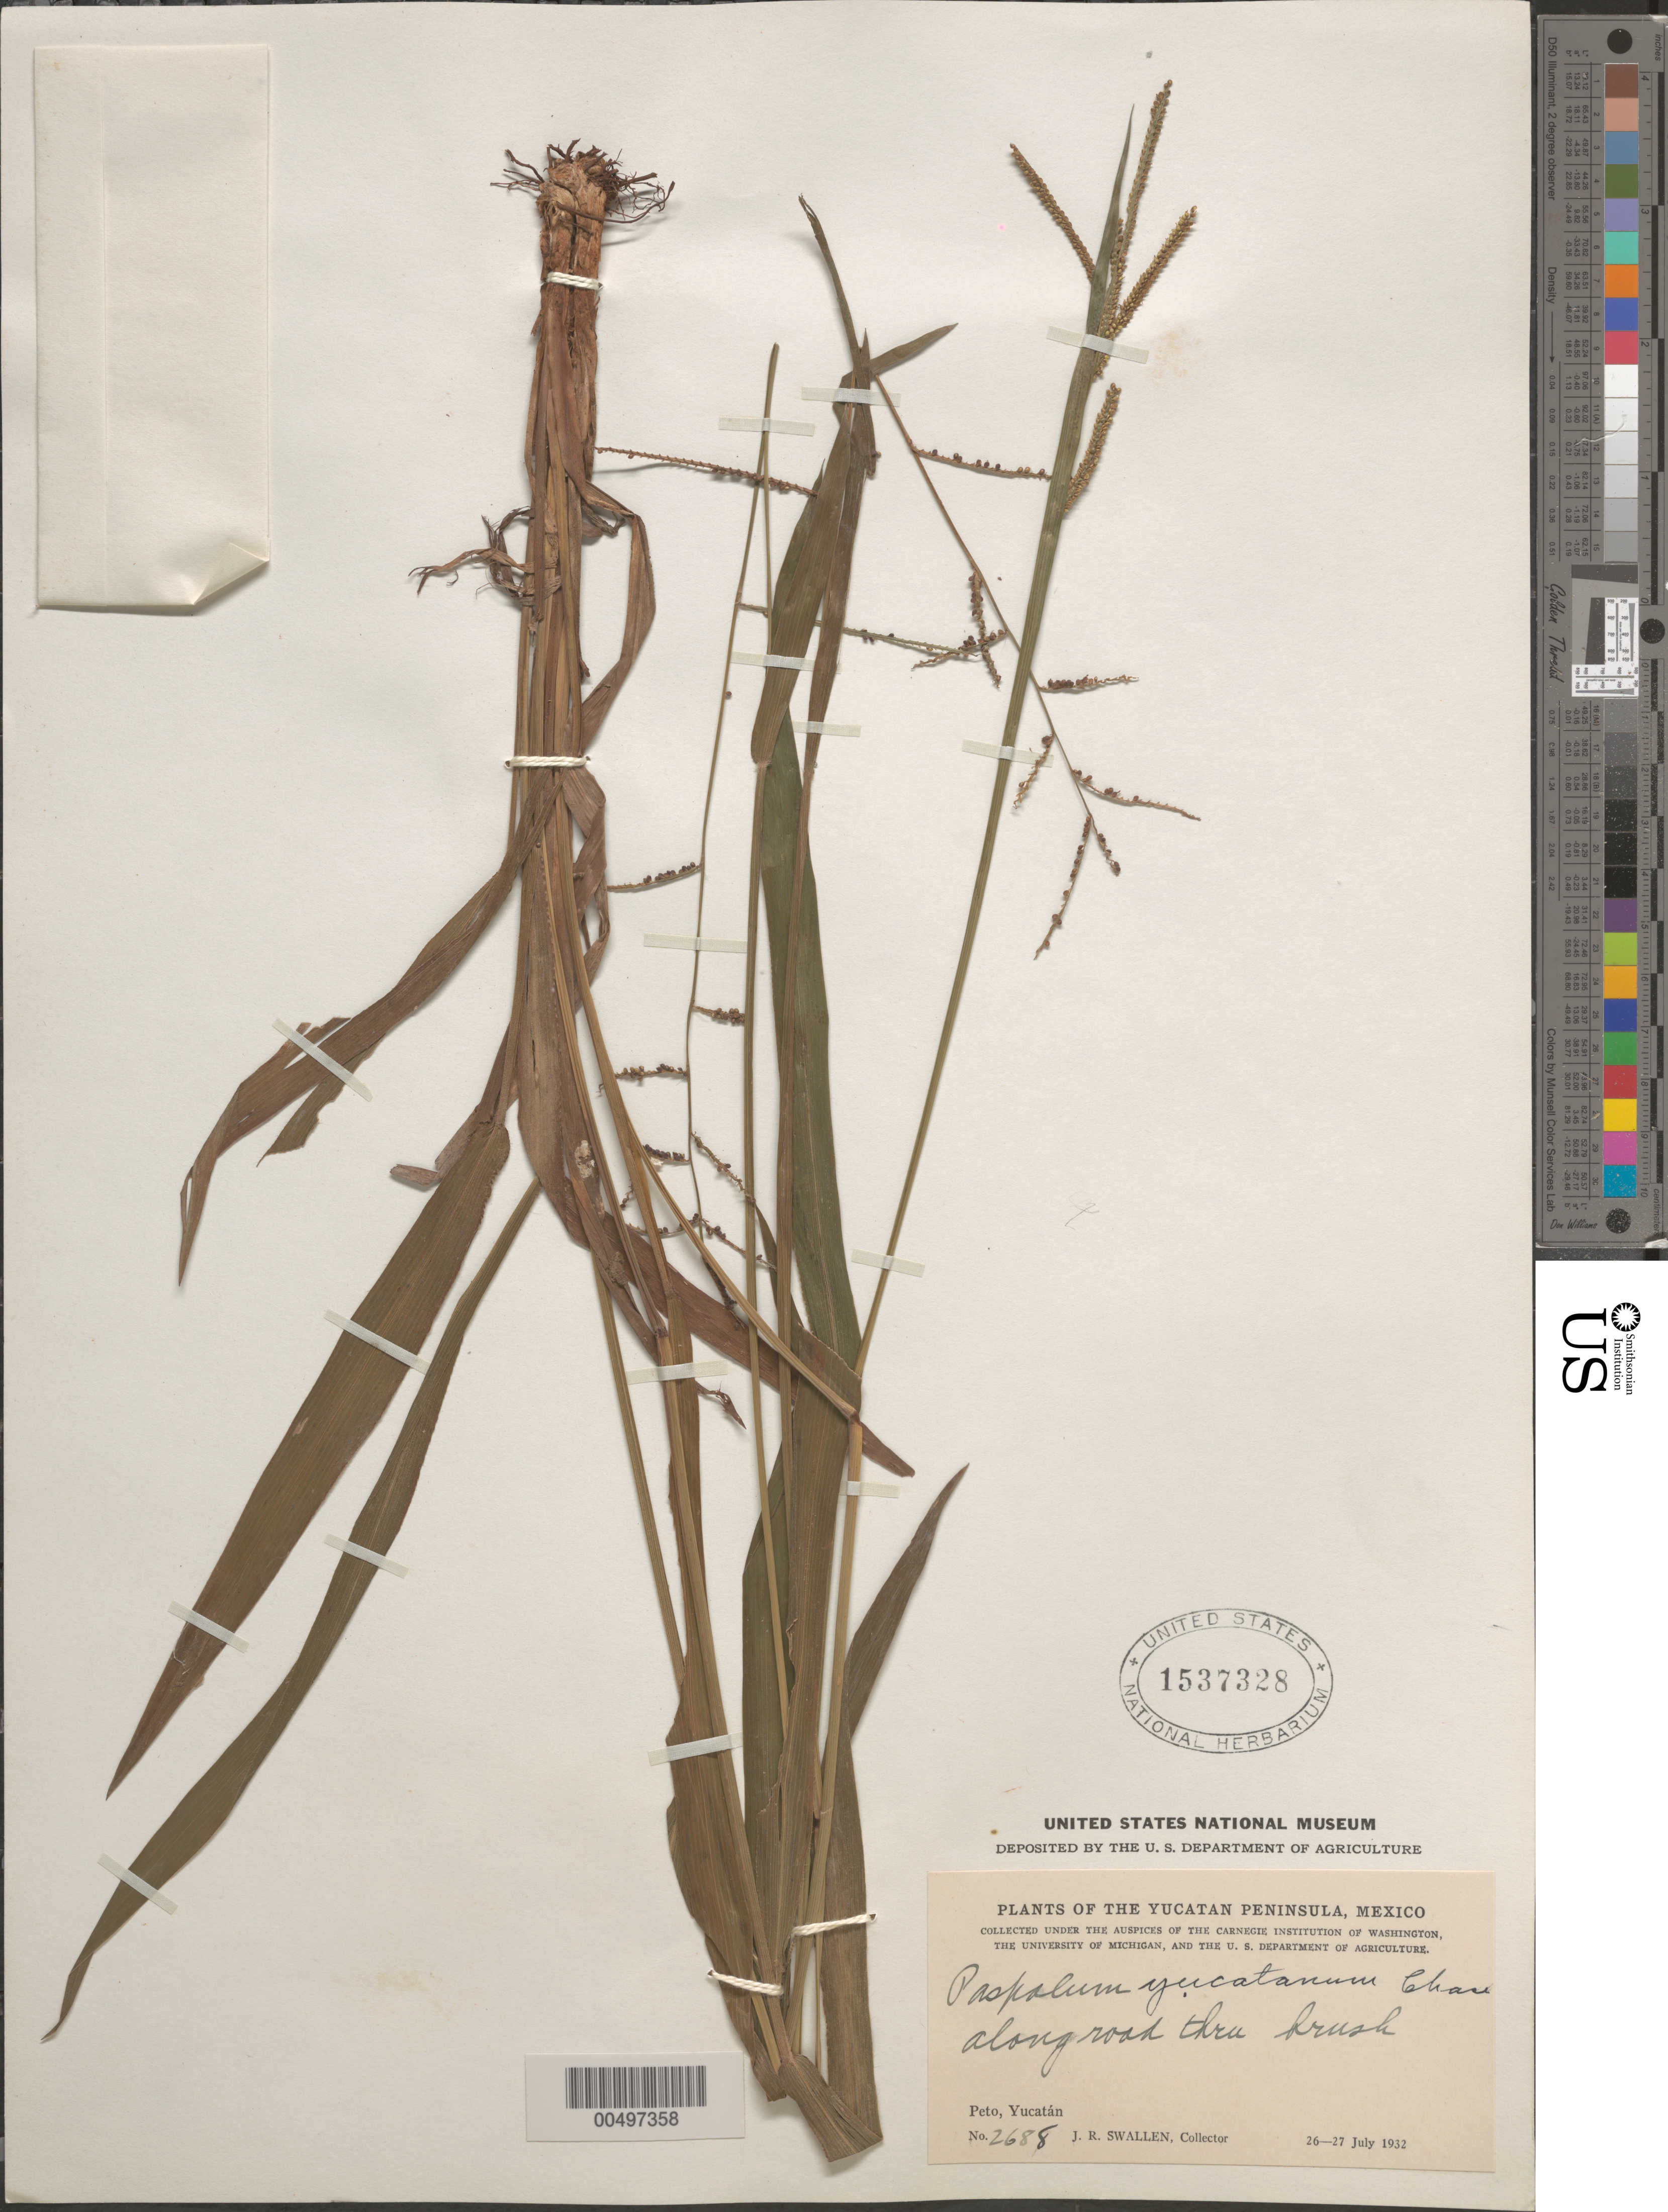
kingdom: Plantae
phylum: Tracheophyta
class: Liliopsida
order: Poales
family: Poaceae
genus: Paspalum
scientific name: Paspalum blodgettii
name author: Chapm.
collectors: J. R. Swallen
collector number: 2688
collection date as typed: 26 Jul 1932 to 27 Jul 1932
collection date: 1932-07-26/1932-07-27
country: Mexico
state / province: Yucatan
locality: Yucatan Peninsula, Peto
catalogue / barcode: US 1537328